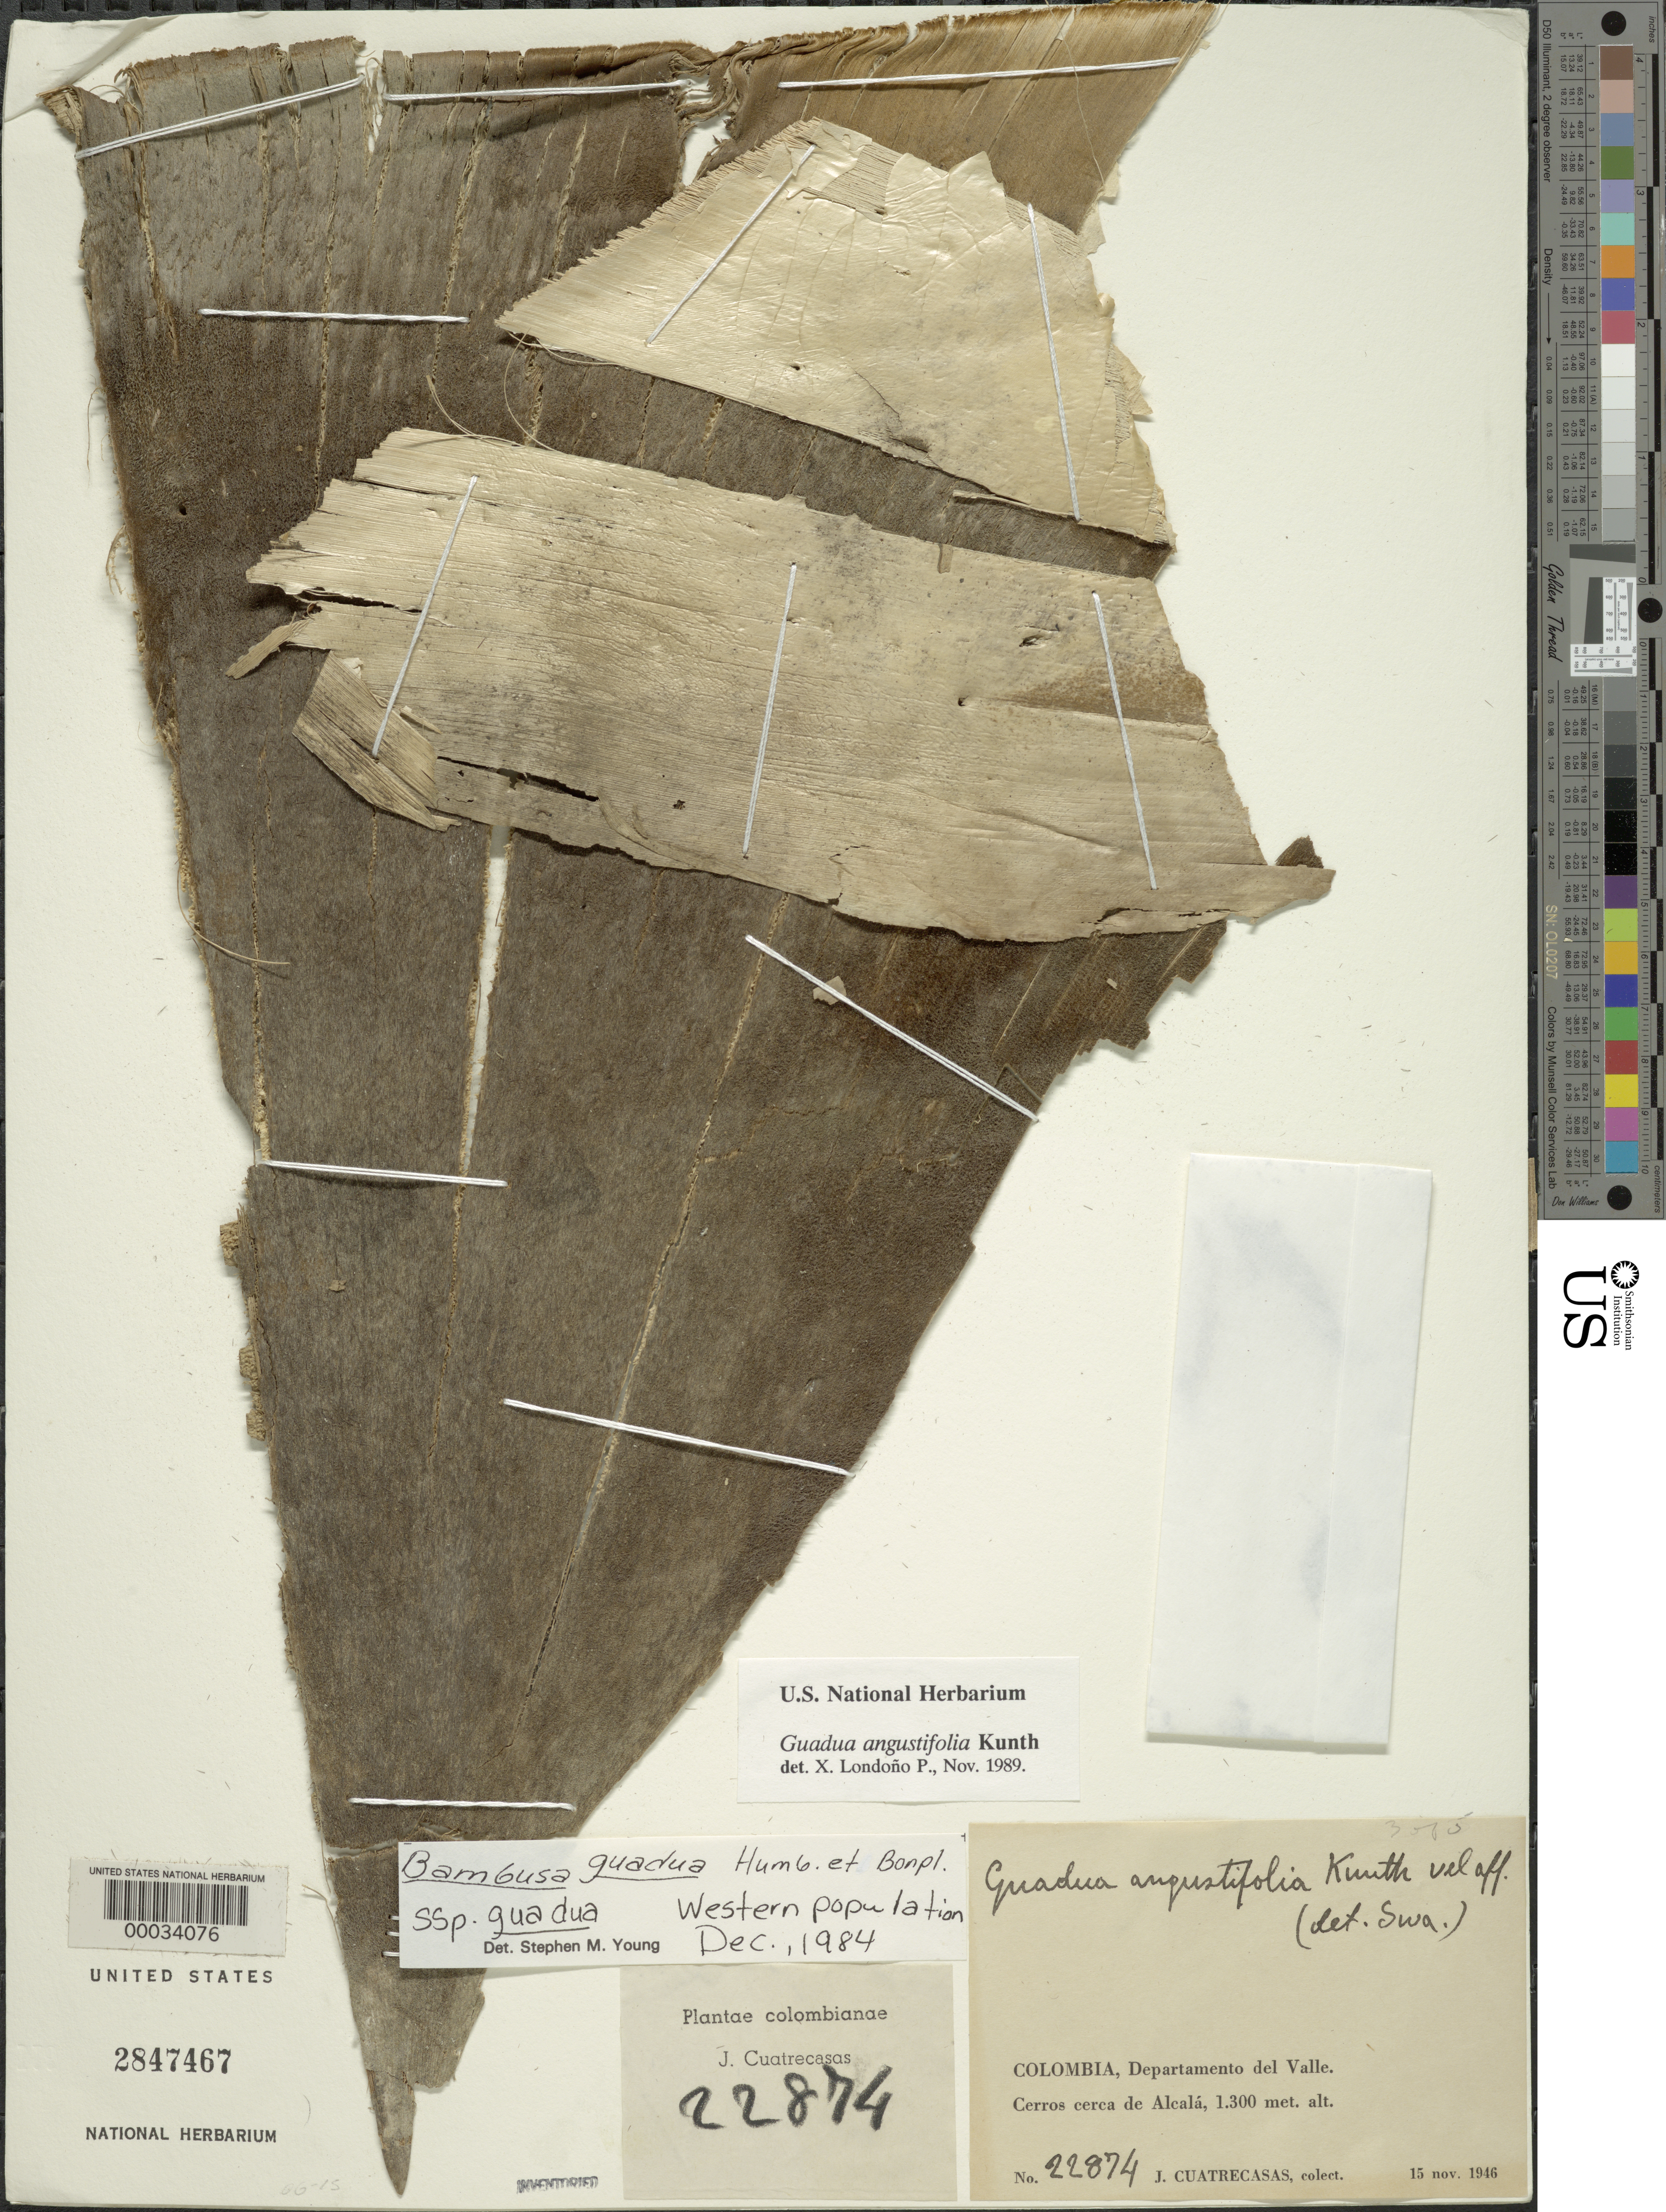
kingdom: Plantae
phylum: Tracheophyta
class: Liliopsida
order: Poales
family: Poaceae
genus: Guadua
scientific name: Guadua angustifolia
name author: Kunth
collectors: J. Cuatrecasas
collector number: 22874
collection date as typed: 15 Nov 1946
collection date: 1946-11-15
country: Colombia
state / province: Valle del Cauca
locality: Alcala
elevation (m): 1300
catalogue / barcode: US 2847467